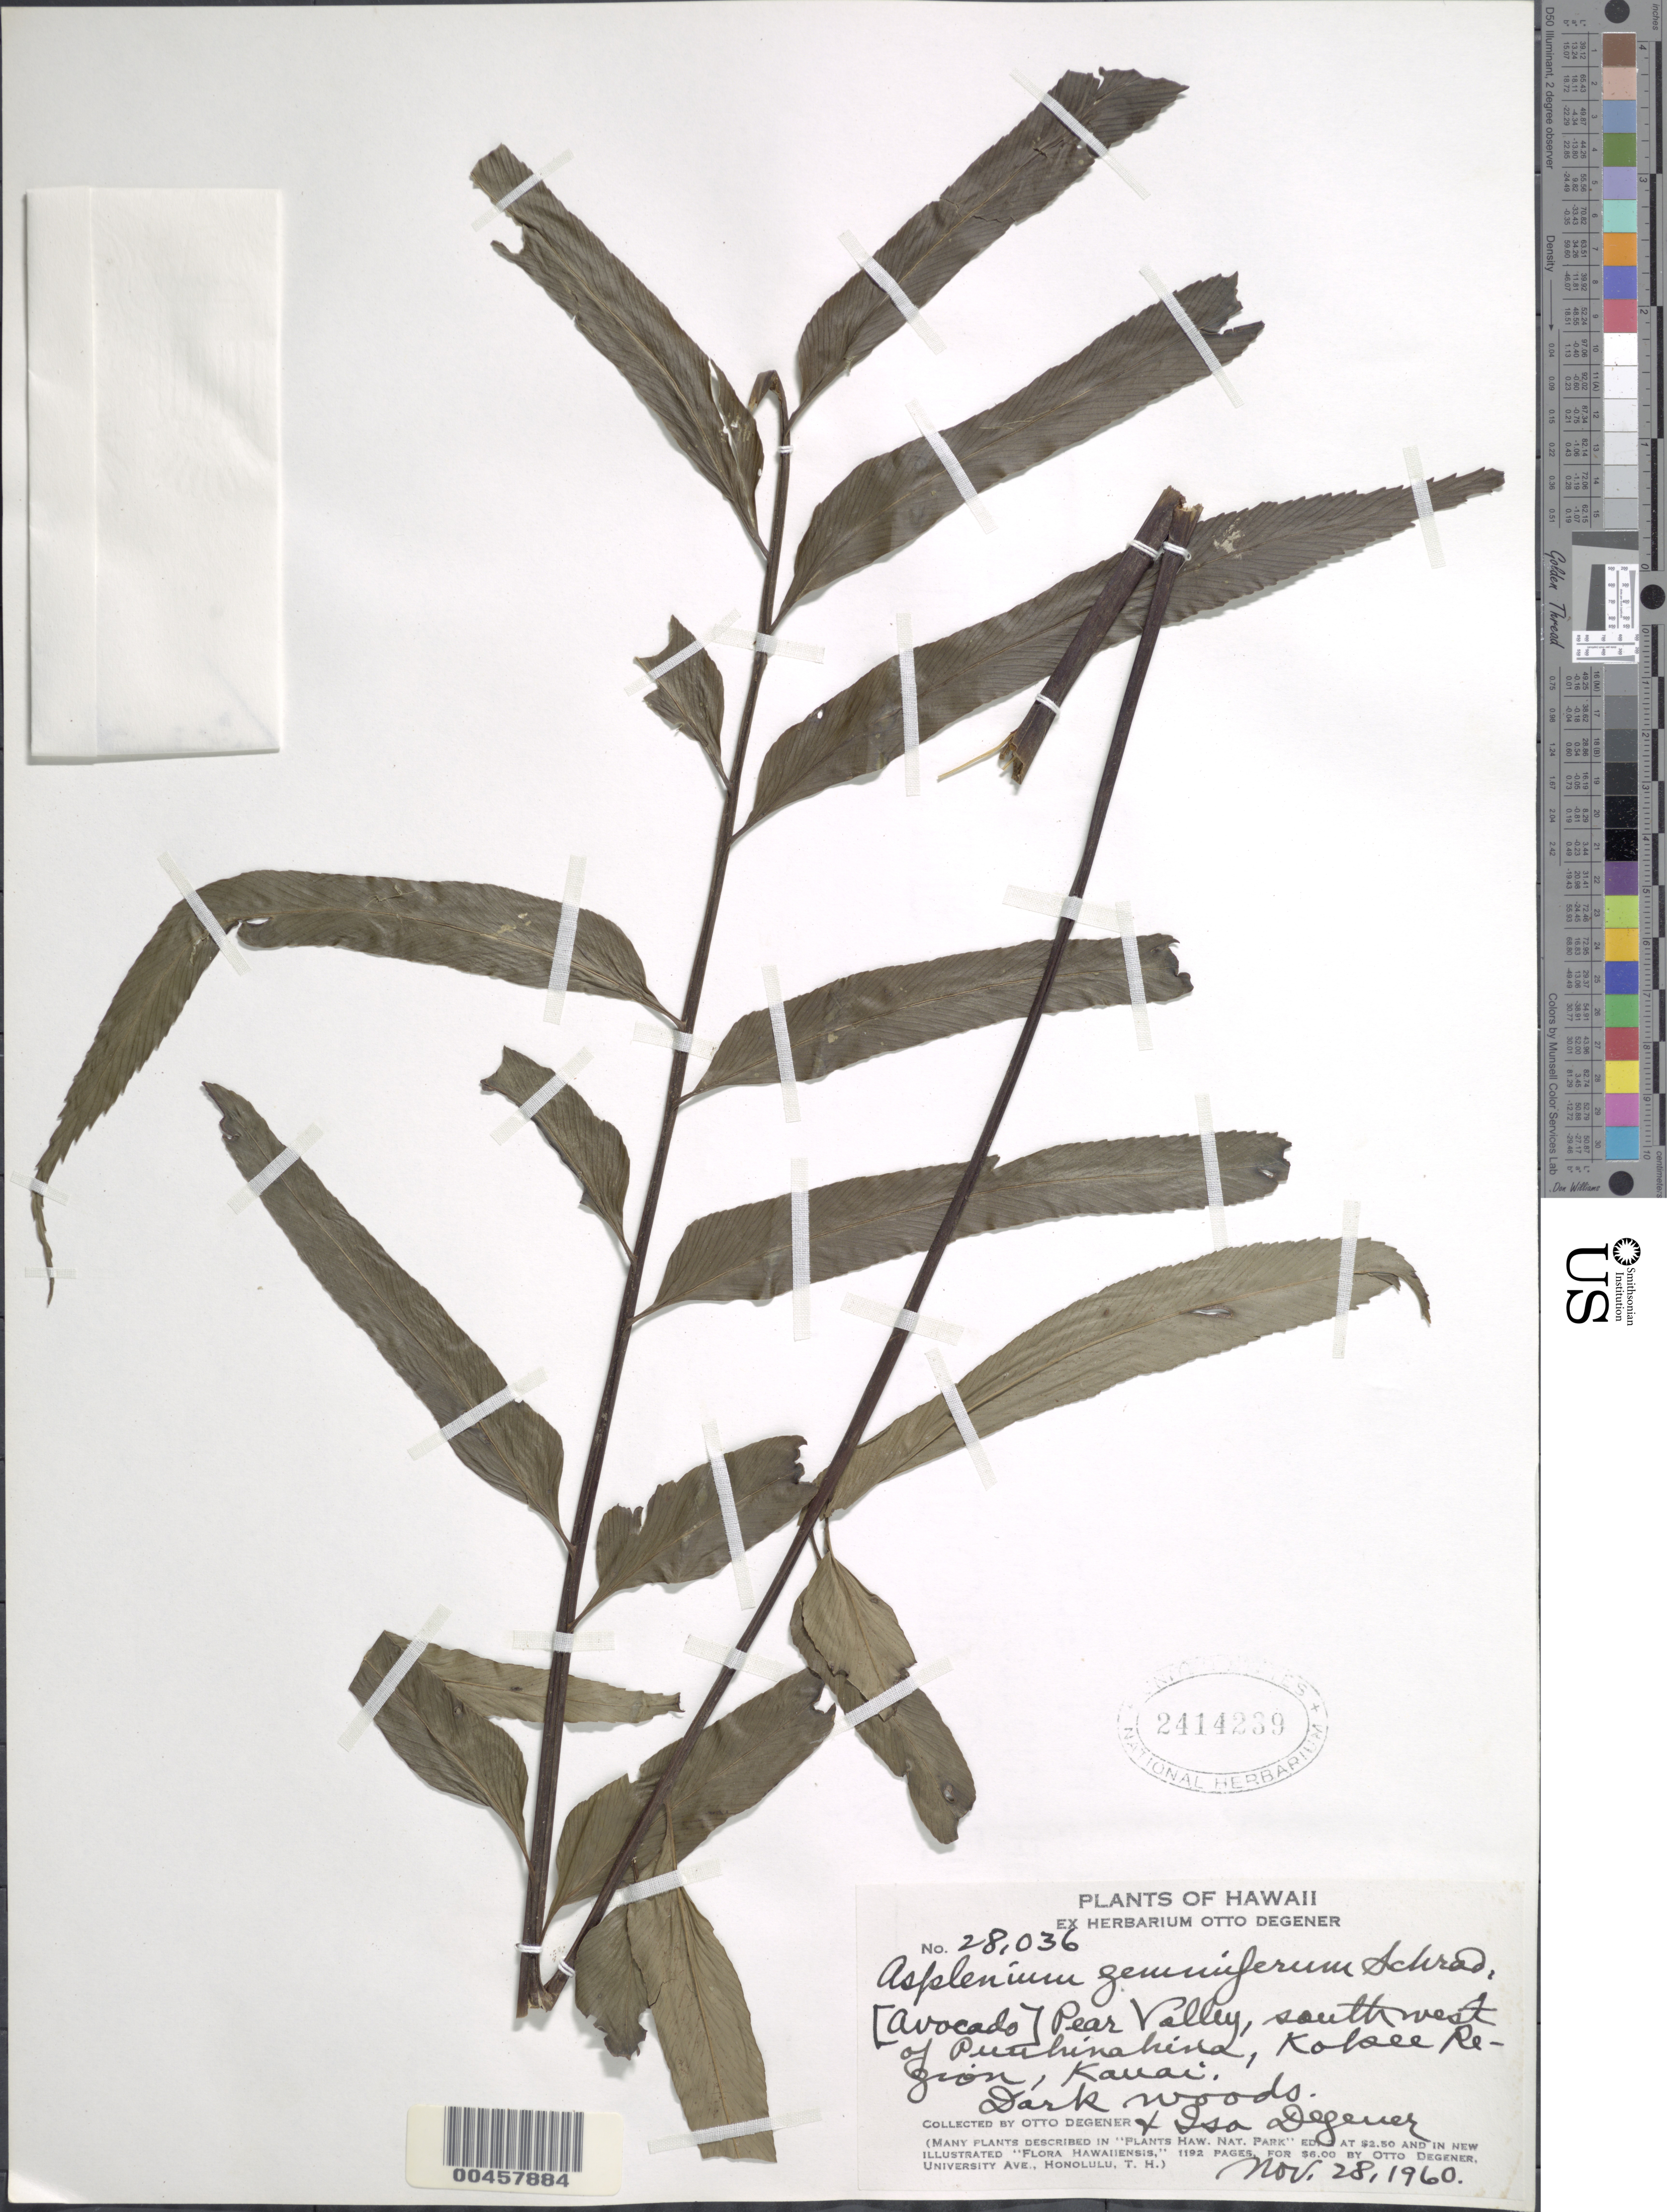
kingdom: Plantae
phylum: Tracheophyta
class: Polypodiopsida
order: Polypodiales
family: Aspleniaceae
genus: Asplenium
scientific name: Asplenium kaulfussii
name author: Schltdl.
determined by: Wagner, W. L., (BOT), Smithsonian Institution - National Museum of Natural History (UNITED STATES)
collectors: O. Degener & I. Degener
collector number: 28036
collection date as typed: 28 Nov 1960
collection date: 1960-11-28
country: United States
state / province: Hawaii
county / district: Kauai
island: Kaua'i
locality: [Avocado] Pear Valley, southwest of Puuhinahina, Kokee Region.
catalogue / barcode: US 2414239